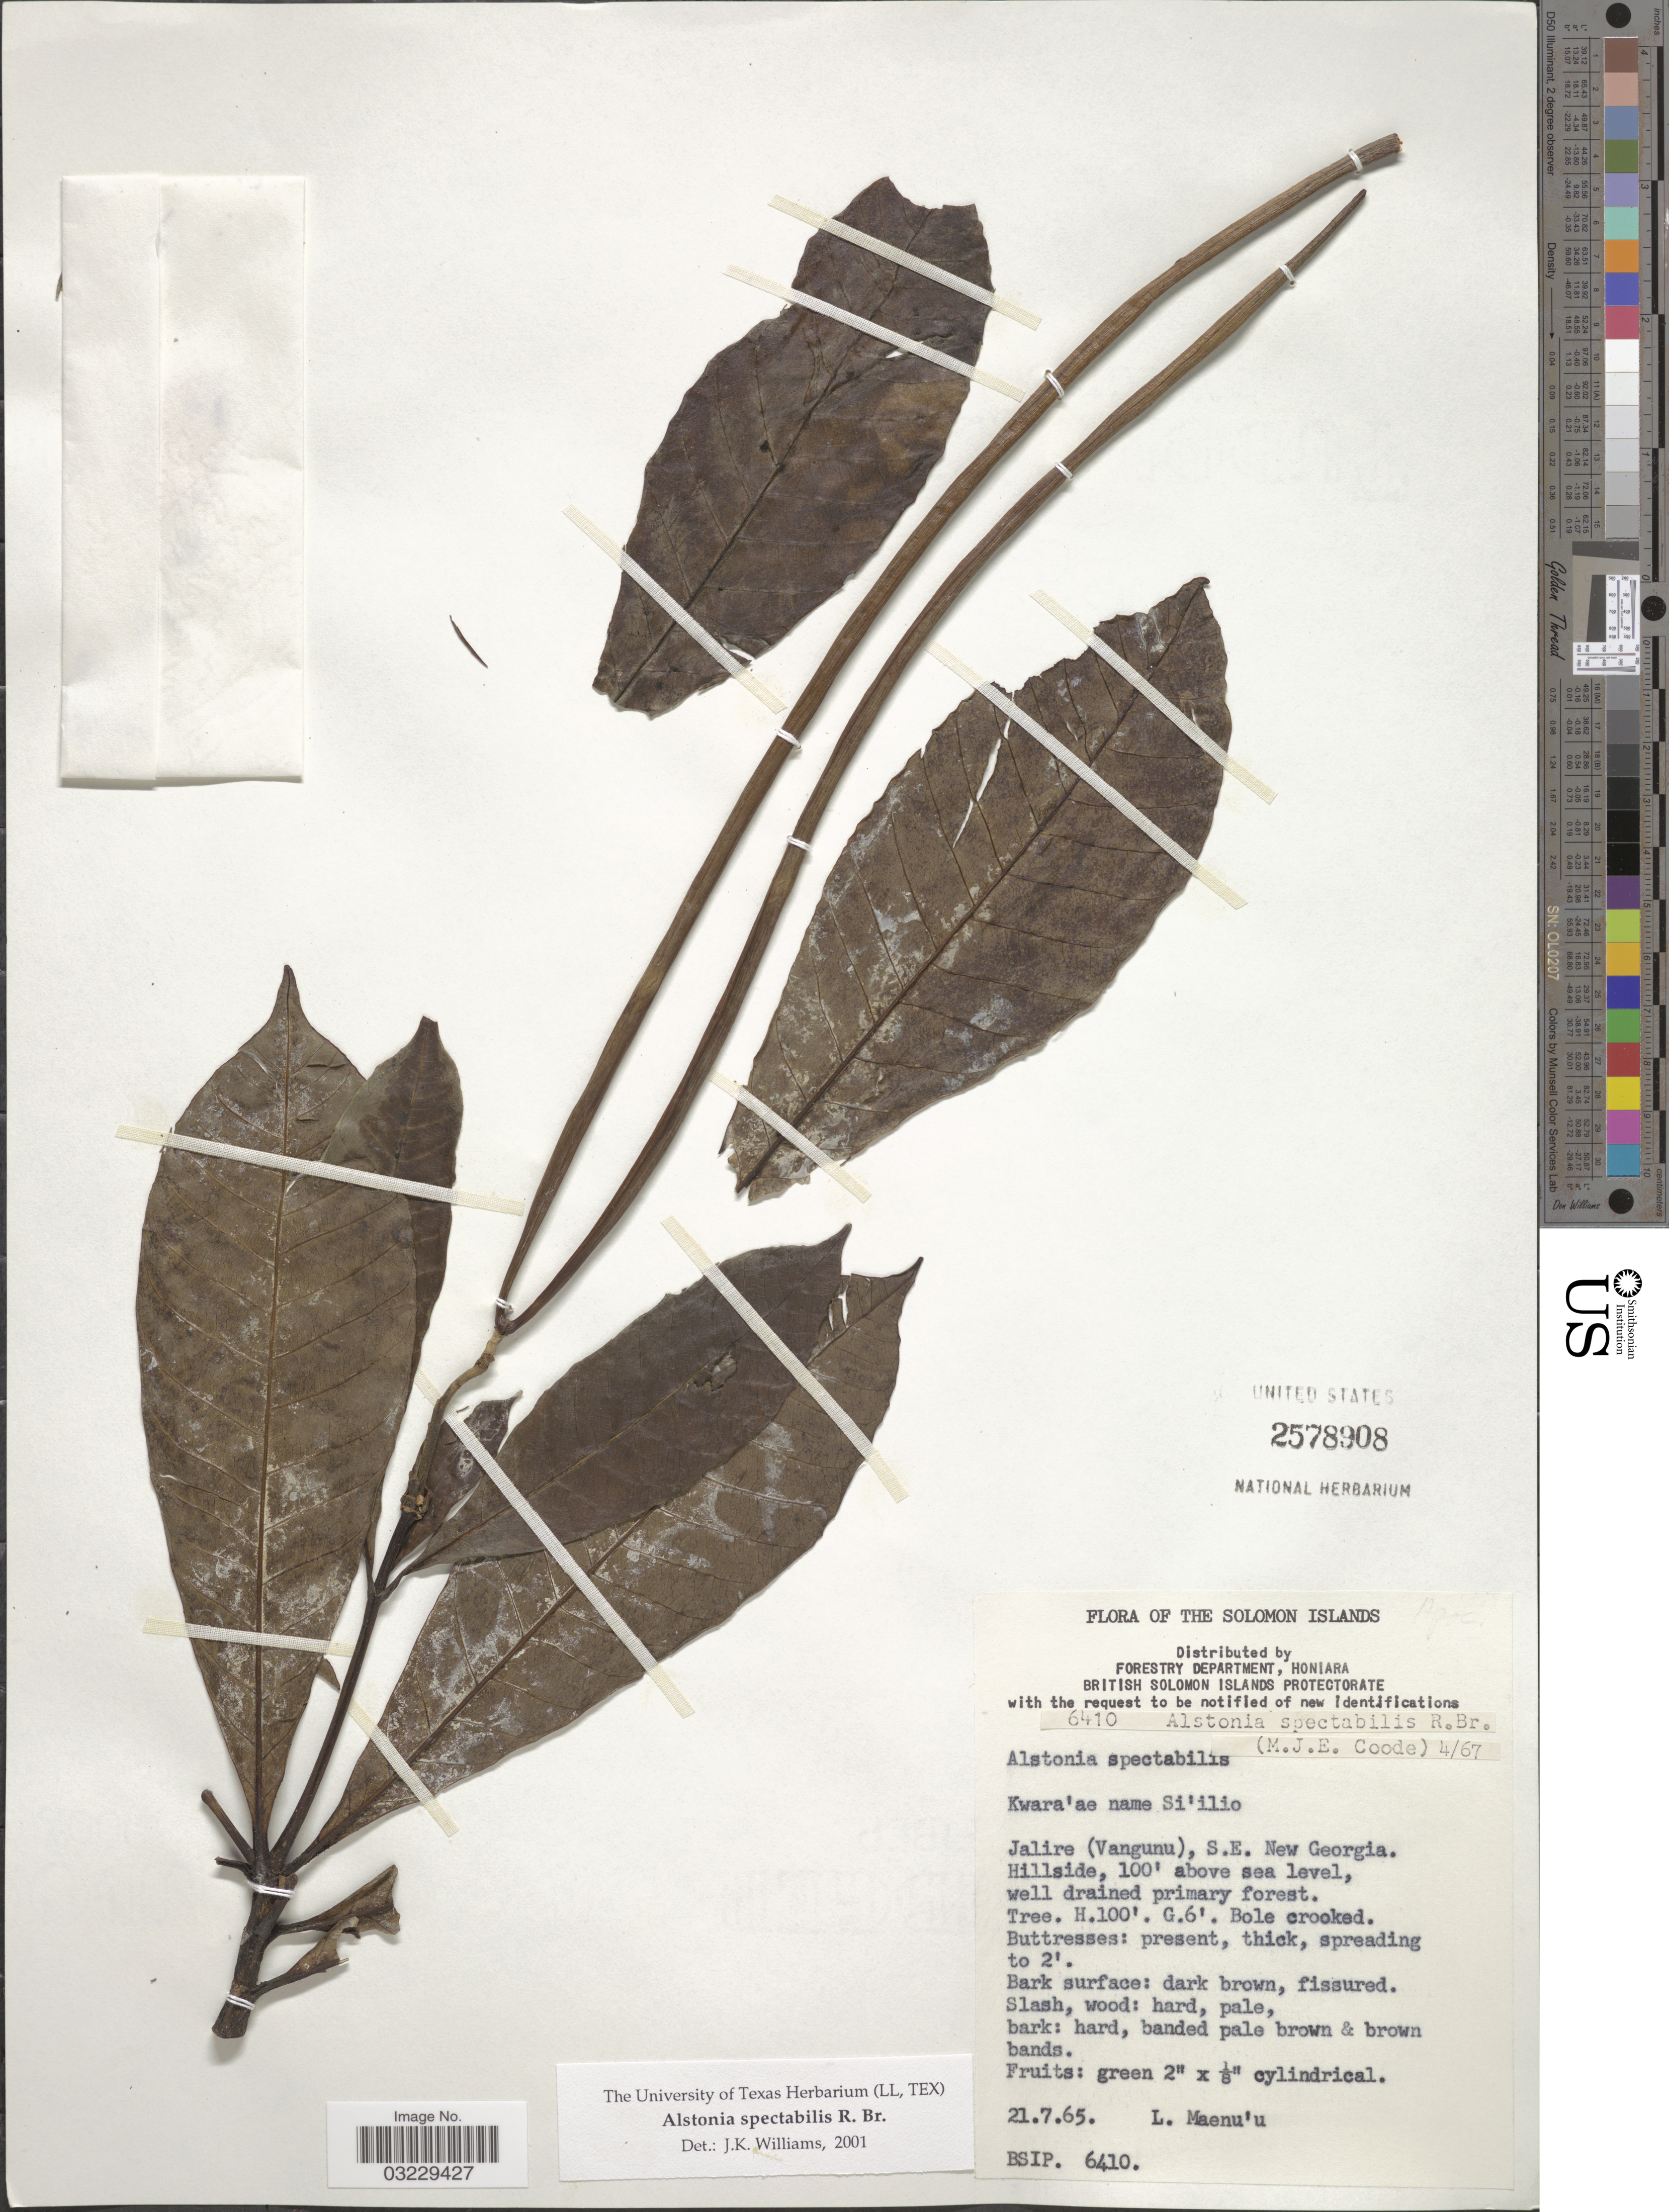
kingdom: Plantae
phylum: Tracheophyta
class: Magnoliopsida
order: Gentianales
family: Apocynaceae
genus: Alstonia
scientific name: Alstonia spectabilis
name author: R. Br.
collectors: L. Maenu'u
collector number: BSIP 6410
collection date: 1965-07-21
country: Solomon Islands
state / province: Solomon Islands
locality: Jalire (Vangunu), S. E. New Georgia.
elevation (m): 30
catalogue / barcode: US 2578908